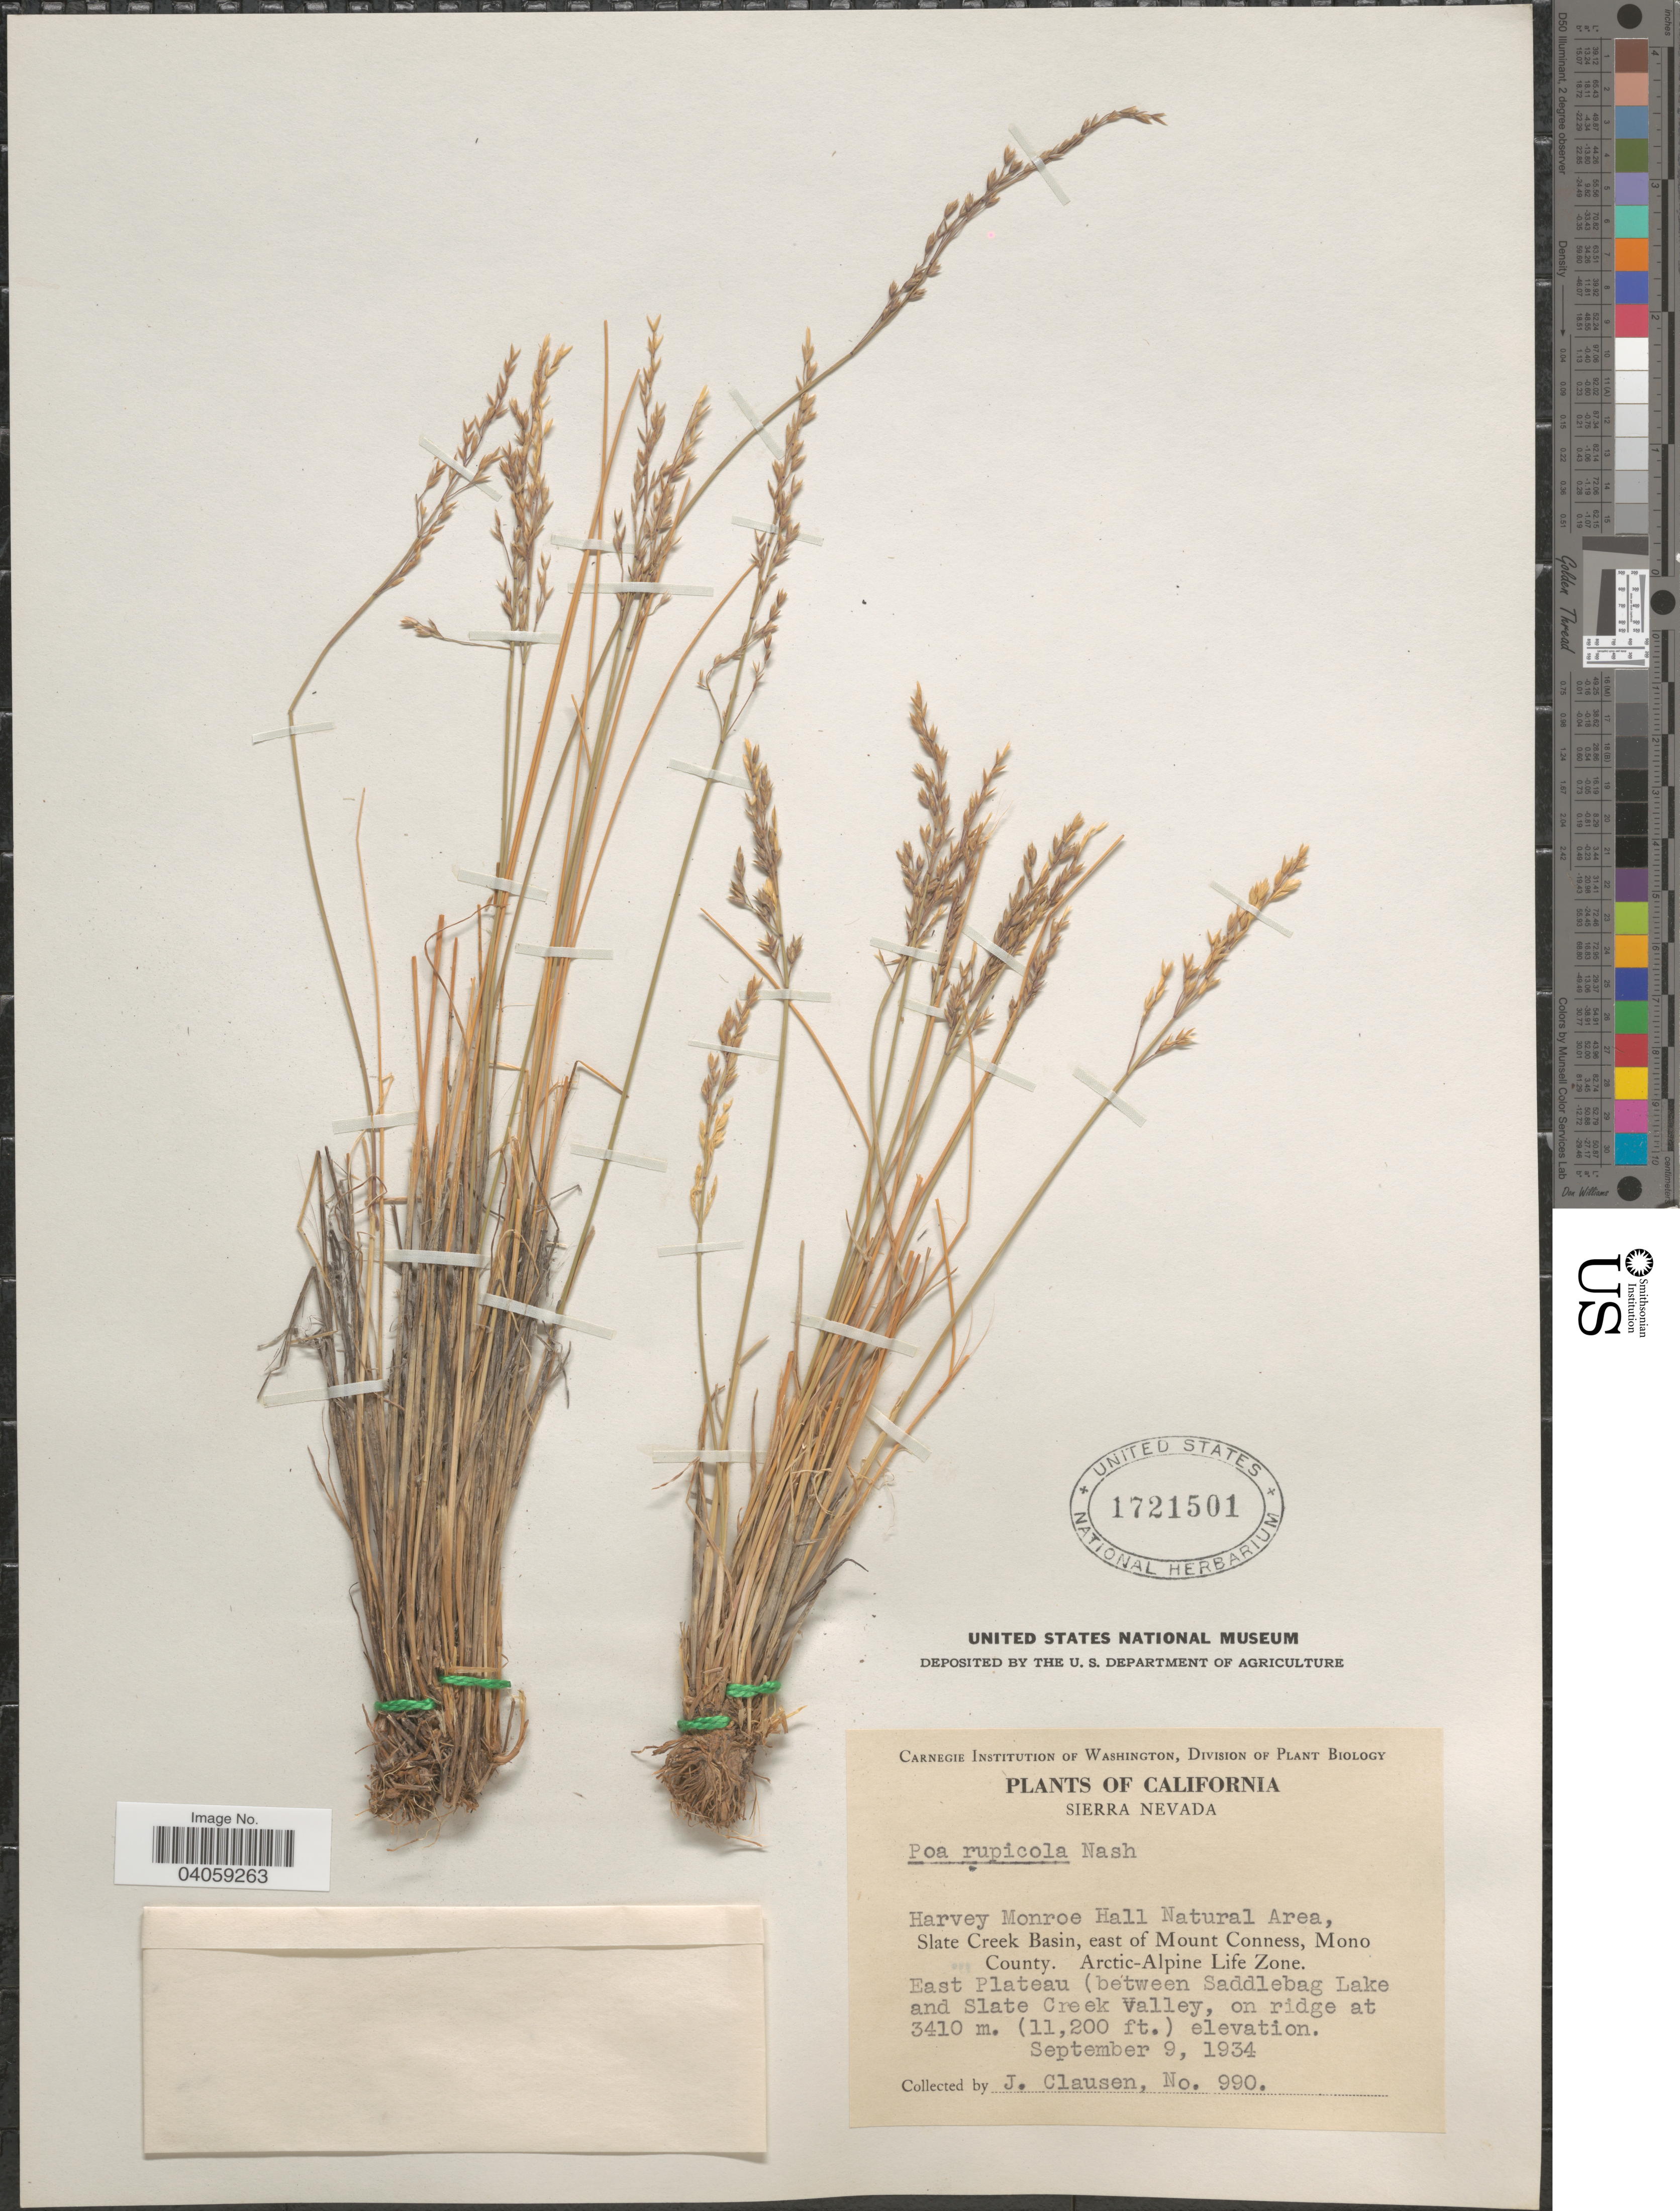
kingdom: Plantae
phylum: Tracheophyta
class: Liliopsida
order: Poales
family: Poaceae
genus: Poa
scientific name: Poa glauca subsp. rupicola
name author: (Nash) W.A. Weber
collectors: J. Clausen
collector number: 990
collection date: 1934-09-09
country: United States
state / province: California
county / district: Mono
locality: Sierra Nevada. Harvey Monroe Hall Natural Area, Slate Creek Basin, east of Mount Conness, Mono County. Arctic-Alpine Life Zone. East Plateau (between Saddlebag Lake and Slate Creek Valley, on ridge).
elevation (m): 3410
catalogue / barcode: US 1721501